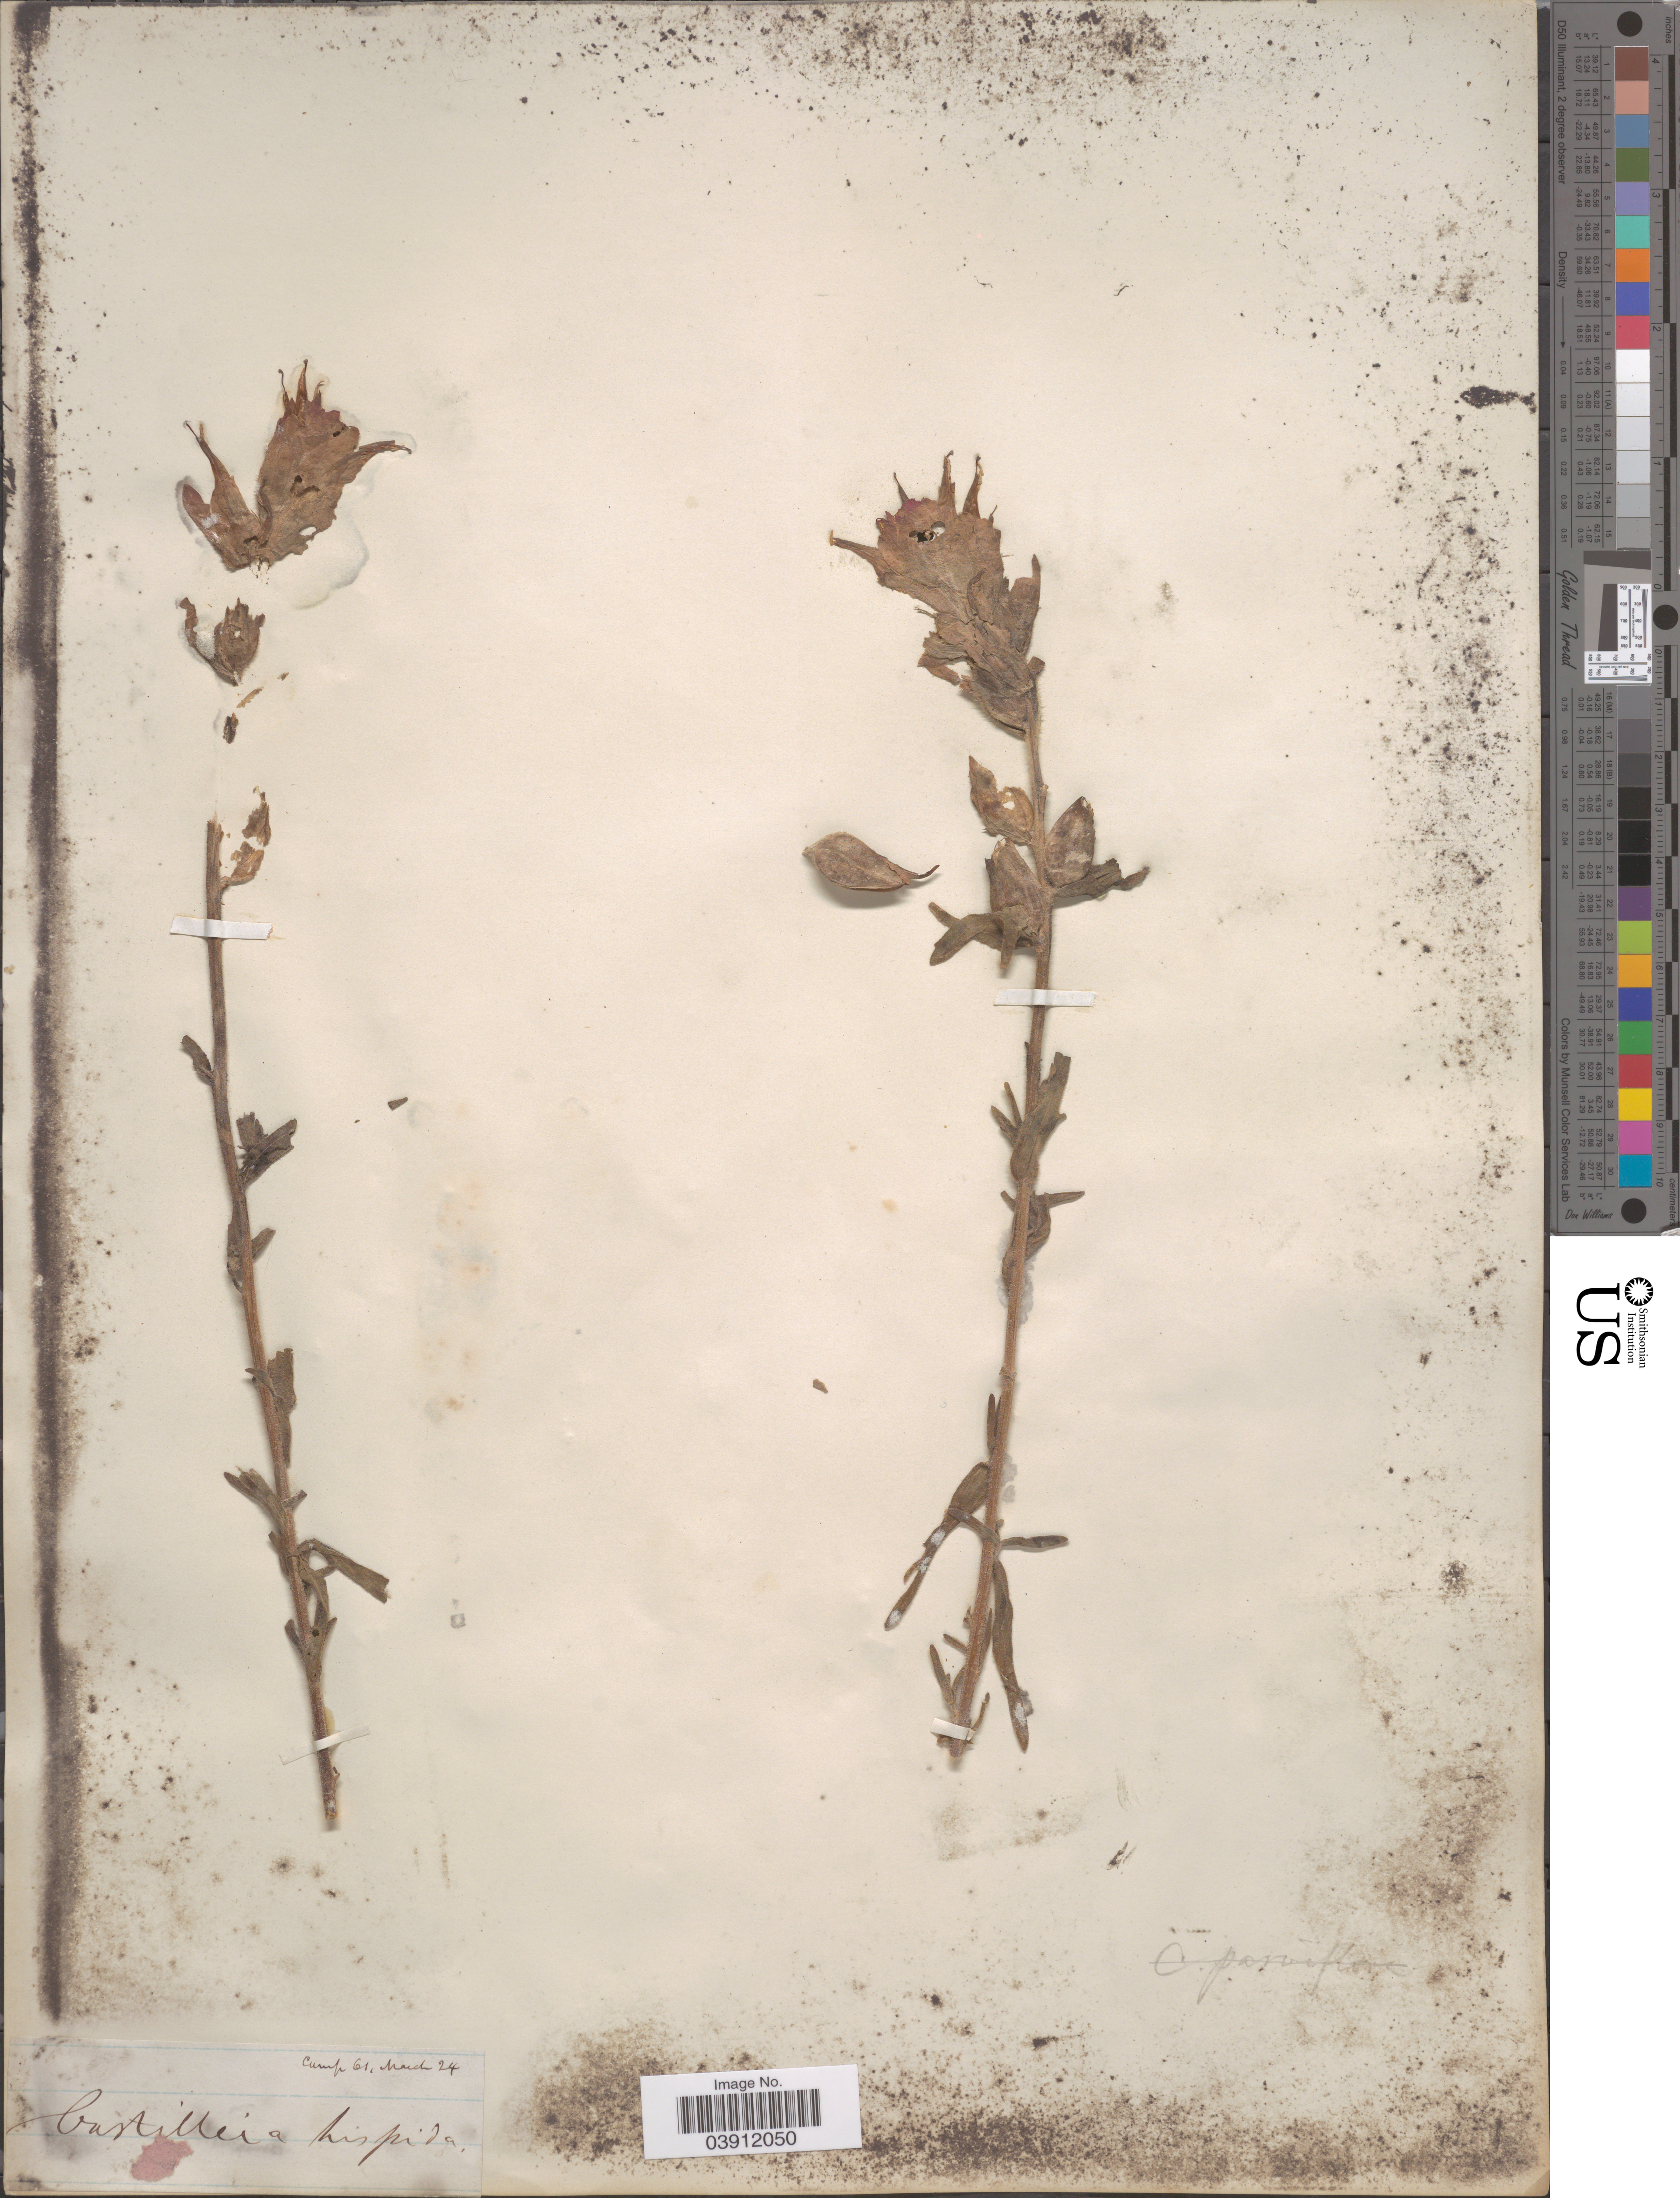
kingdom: Plantae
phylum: Tracheophyta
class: Magnoliopsida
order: Lamiales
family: Orobanchaceae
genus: Castilleja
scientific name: Castilleja hispida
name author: Benth. ex Hook.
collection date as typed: Transcribed d/m/y: /3/24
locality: Camp 61.